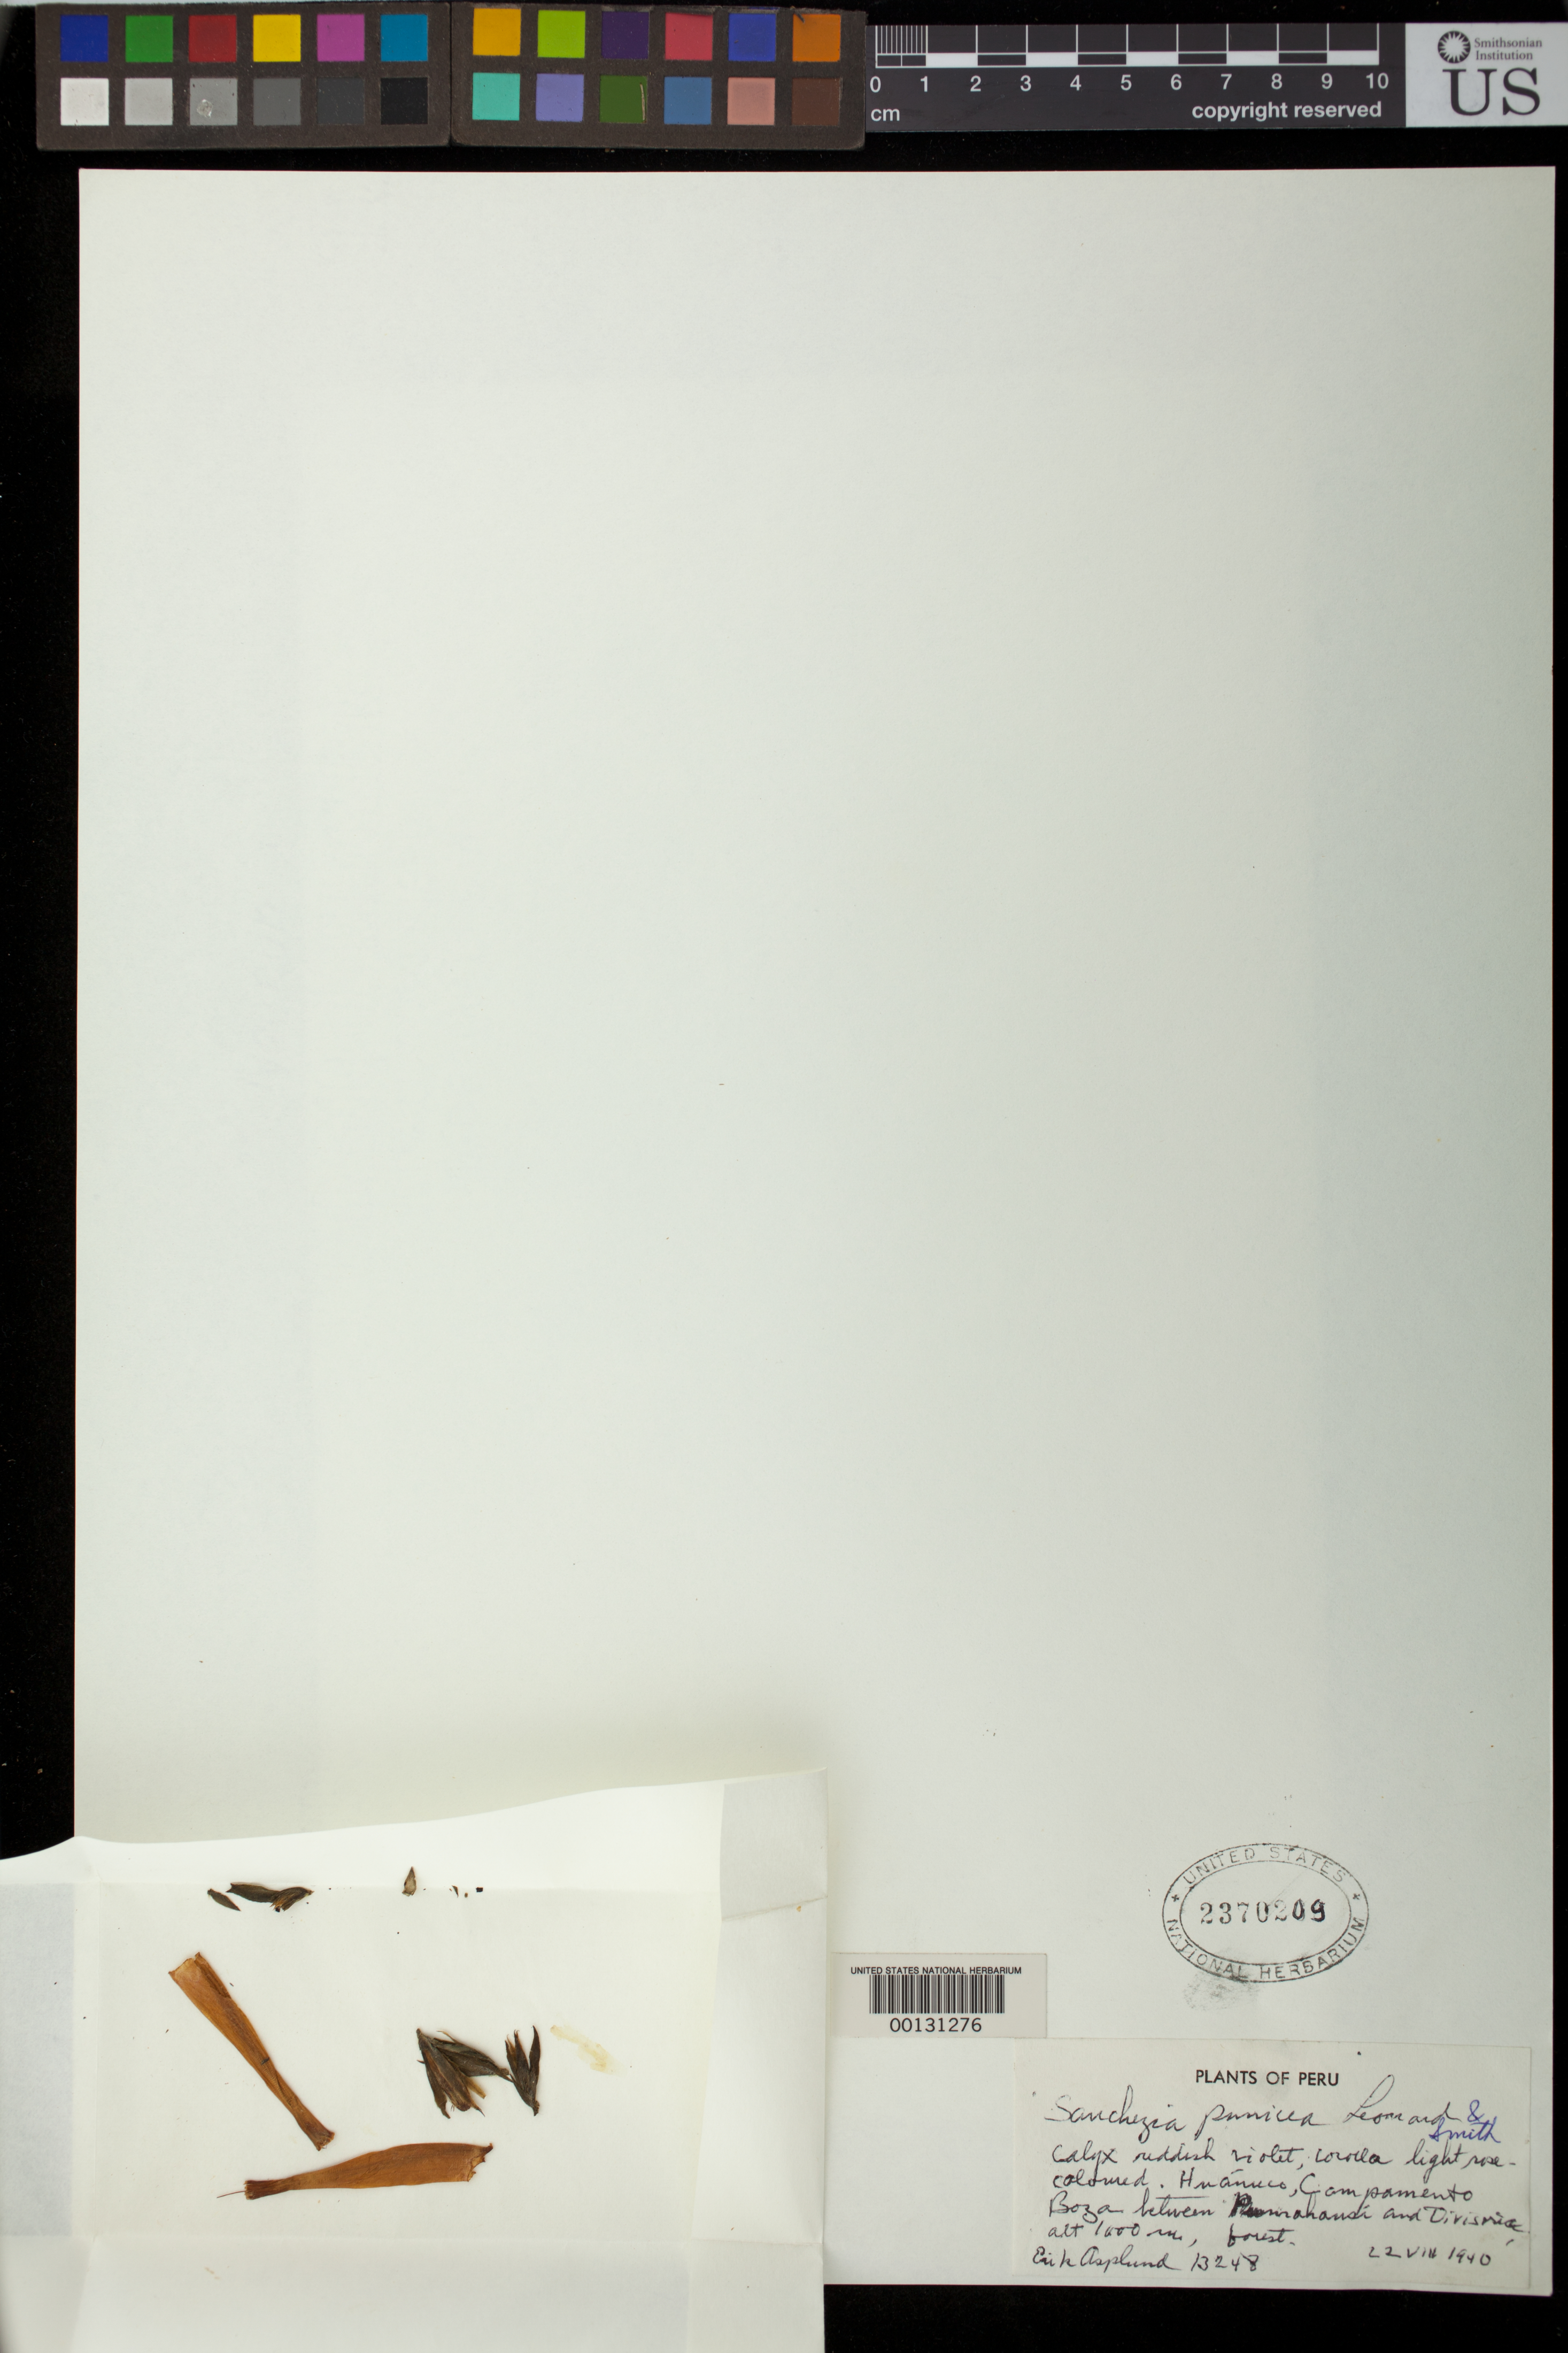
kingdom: Plantae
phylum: Tracheophyta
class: Magnoliopsida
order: Lamiales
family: Acanthaceae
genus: Sanchezia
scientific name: Sanchezia punicea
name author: Leonard & L.B. Sm.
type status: Isotype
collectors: E. Asplund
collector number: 13248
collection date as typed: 22 Aug 1940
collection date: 1940-08-22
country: Peru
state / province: Huánuco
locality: Campamento Boza, between Pumahuasi and Divisoria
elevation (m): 1000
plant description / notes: Fragmentary material of type specimen ex herb. unknown (source of fragment or original herbarium not identified)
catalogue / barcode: US 2370209